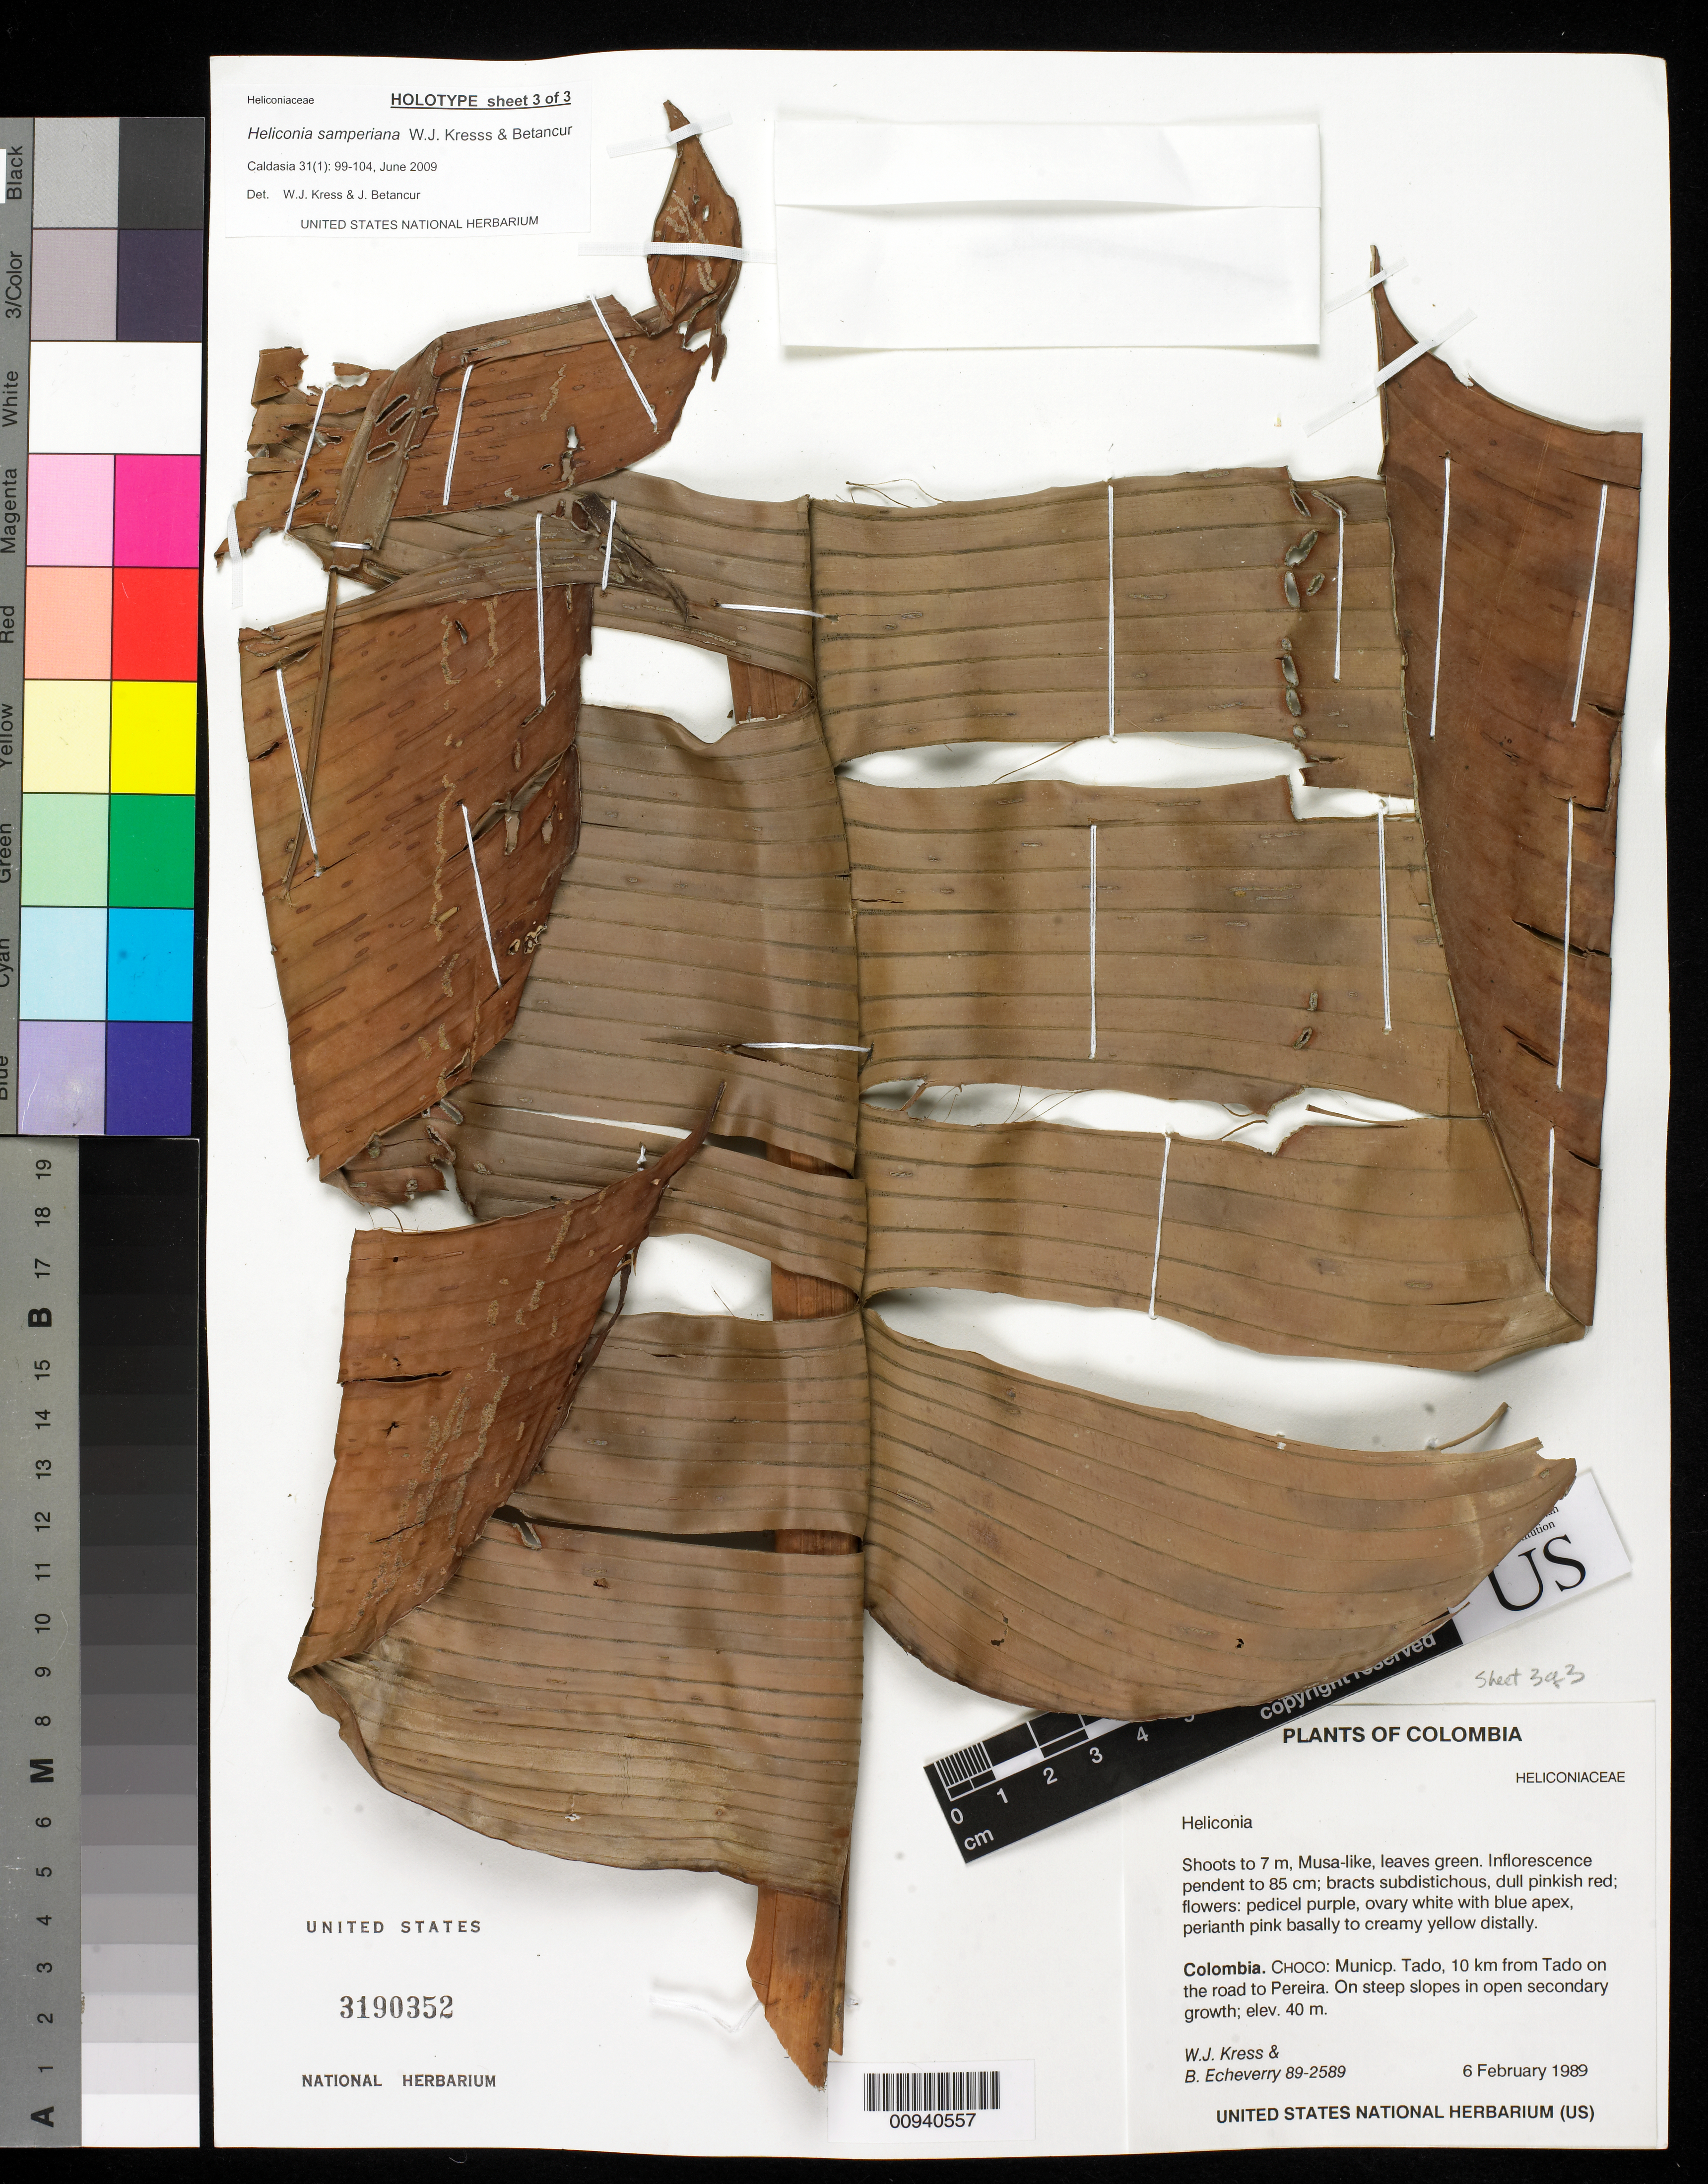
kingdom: Plantae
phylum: Tracheophyta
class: Liliopsida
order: Zingiberales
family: Heliconiaceae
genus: Heliconia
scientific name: Heliconia samperiana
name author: W.J. Kress & Betancur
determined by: Kress, W. J.; Betancur, J. C.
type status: Holotype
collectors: W. J. Kress & B. Echeverry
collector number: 89-2589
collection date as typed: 06 Feb 1989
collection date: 1989-02-06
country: Colombia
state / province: Chocó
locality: Chocó: Municp. Tado, 10 km from Tado on the road to Pereira.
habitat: On steep slopes in open secondary growth.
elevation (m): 40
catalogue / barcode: US 3190352